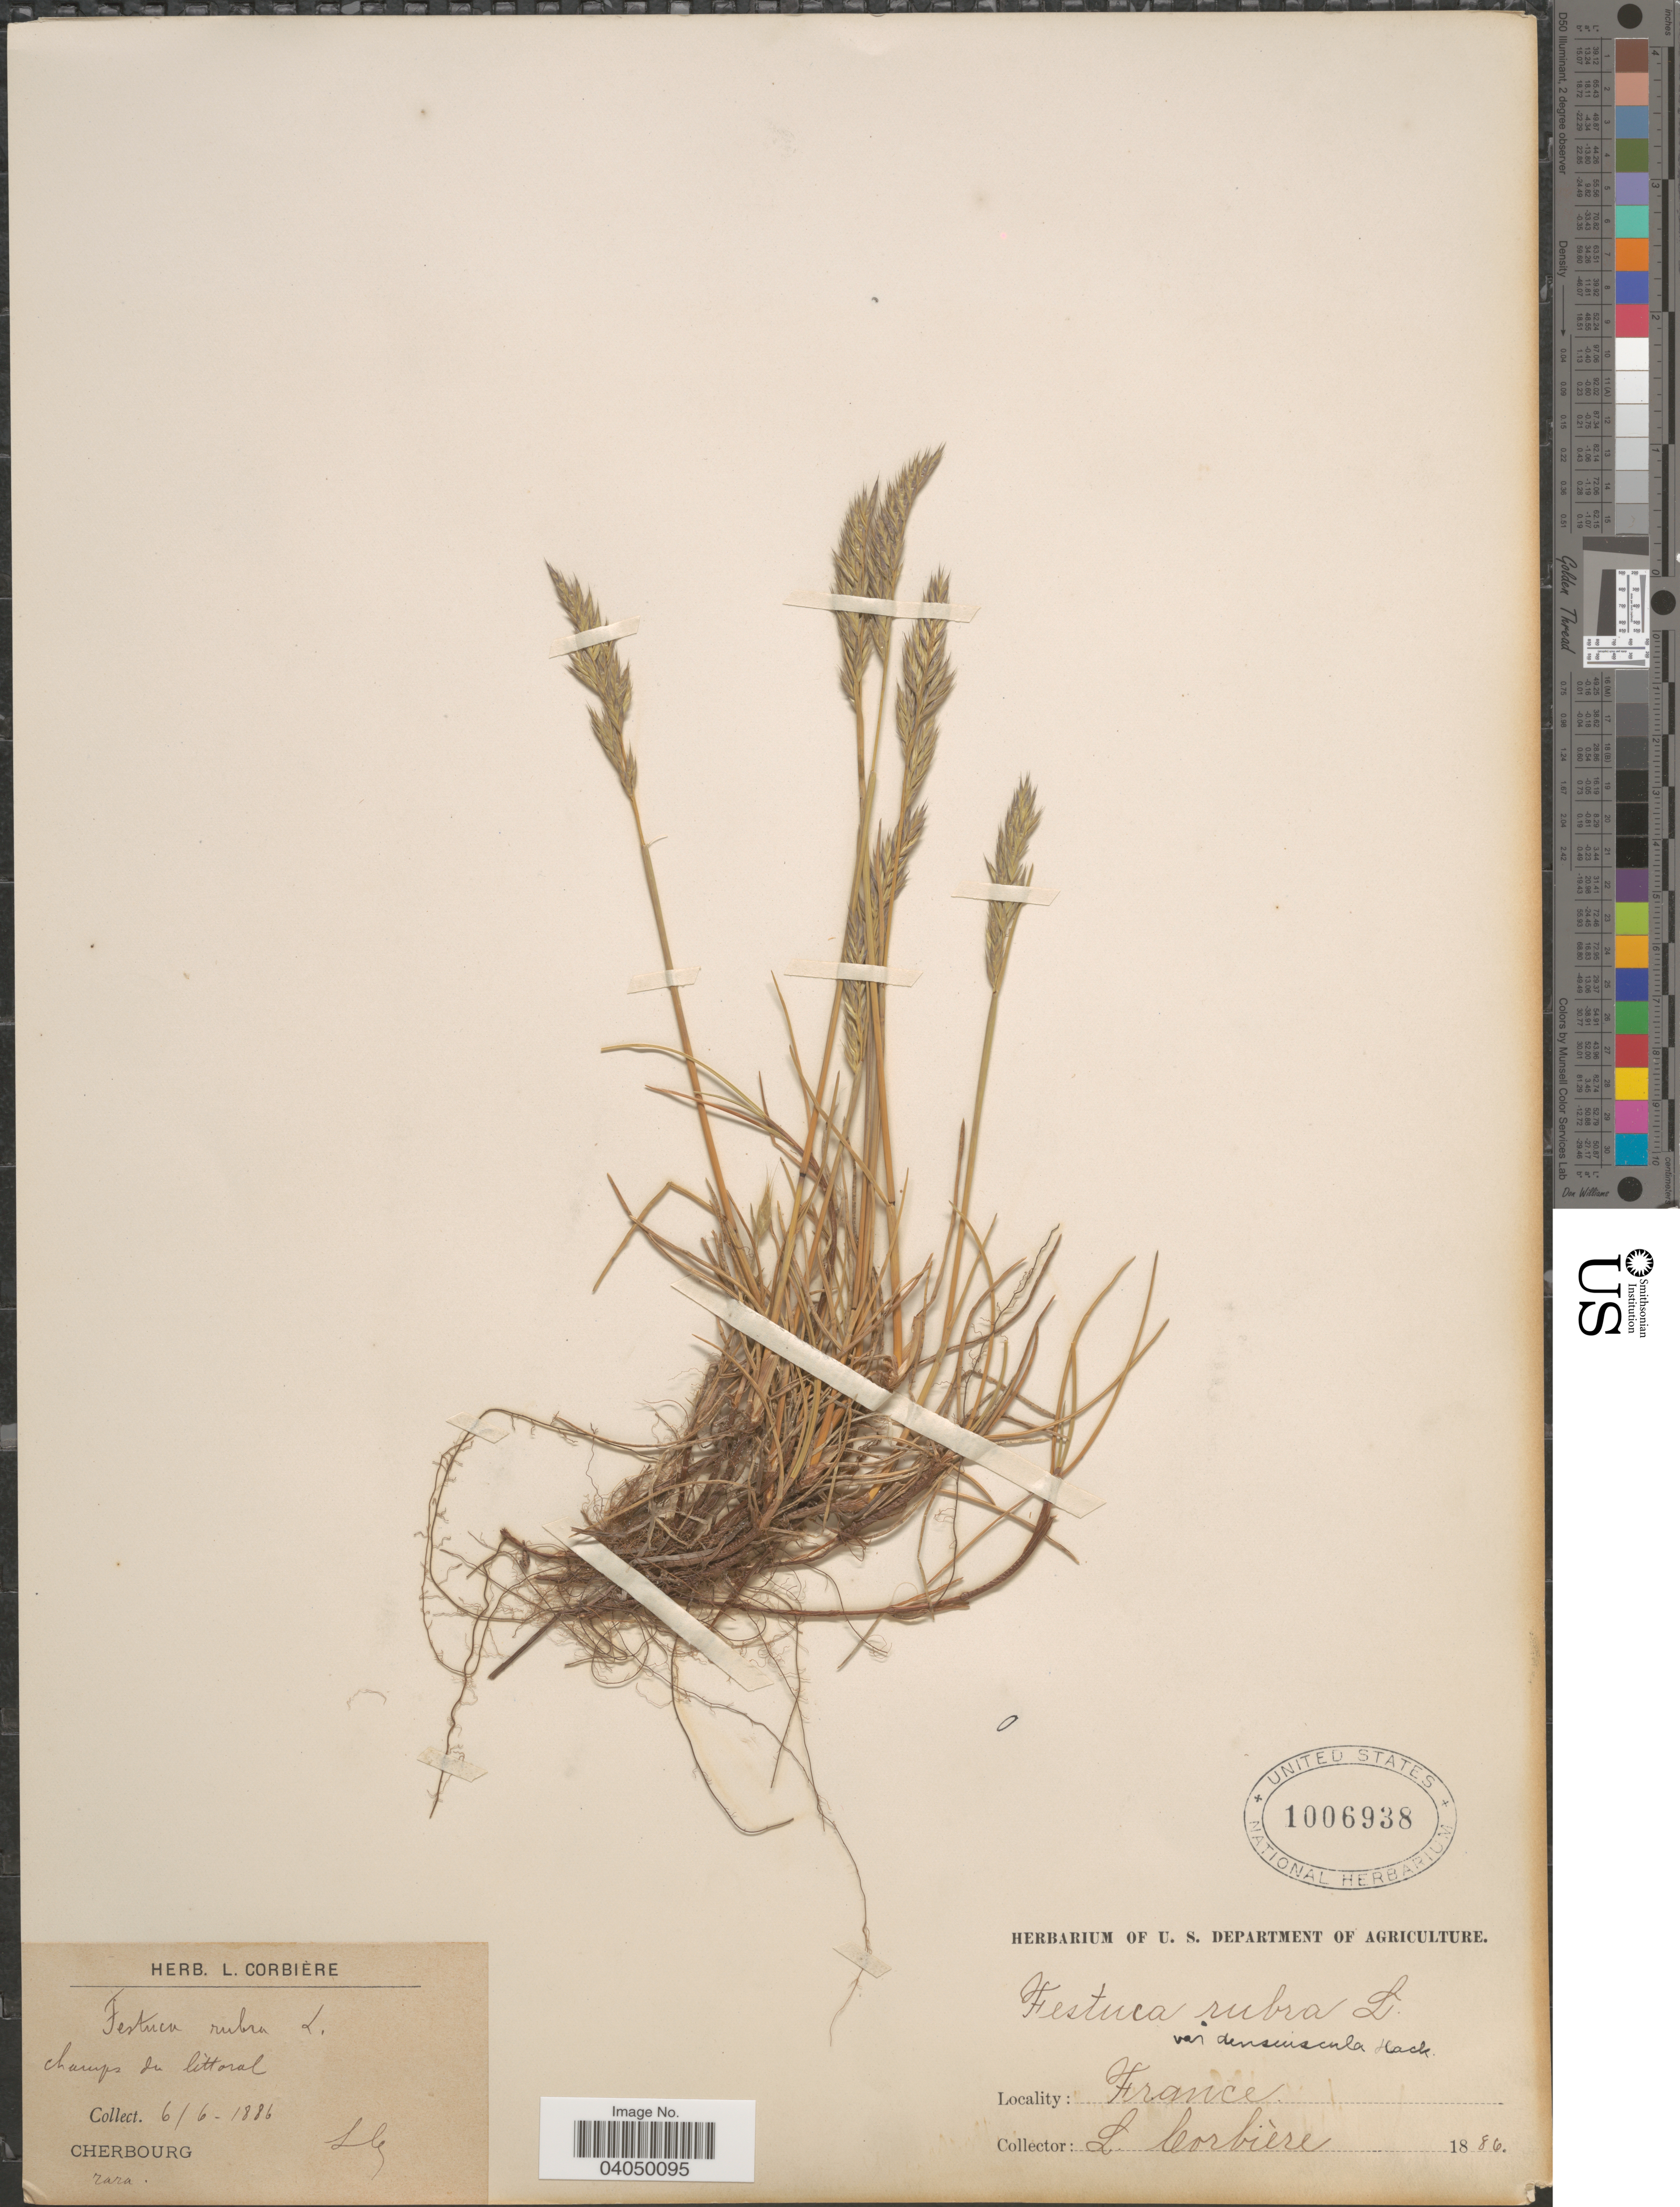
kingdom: Plantae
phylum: Tracheophyta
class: Liliopsida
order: Poales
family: Poaceae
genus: Festuca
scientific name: Festuca rubra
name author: L.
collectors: L. Corbière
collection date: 1886-06-06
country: France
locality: Champs du littoral. Cherbourg.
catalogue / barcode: US 1006938